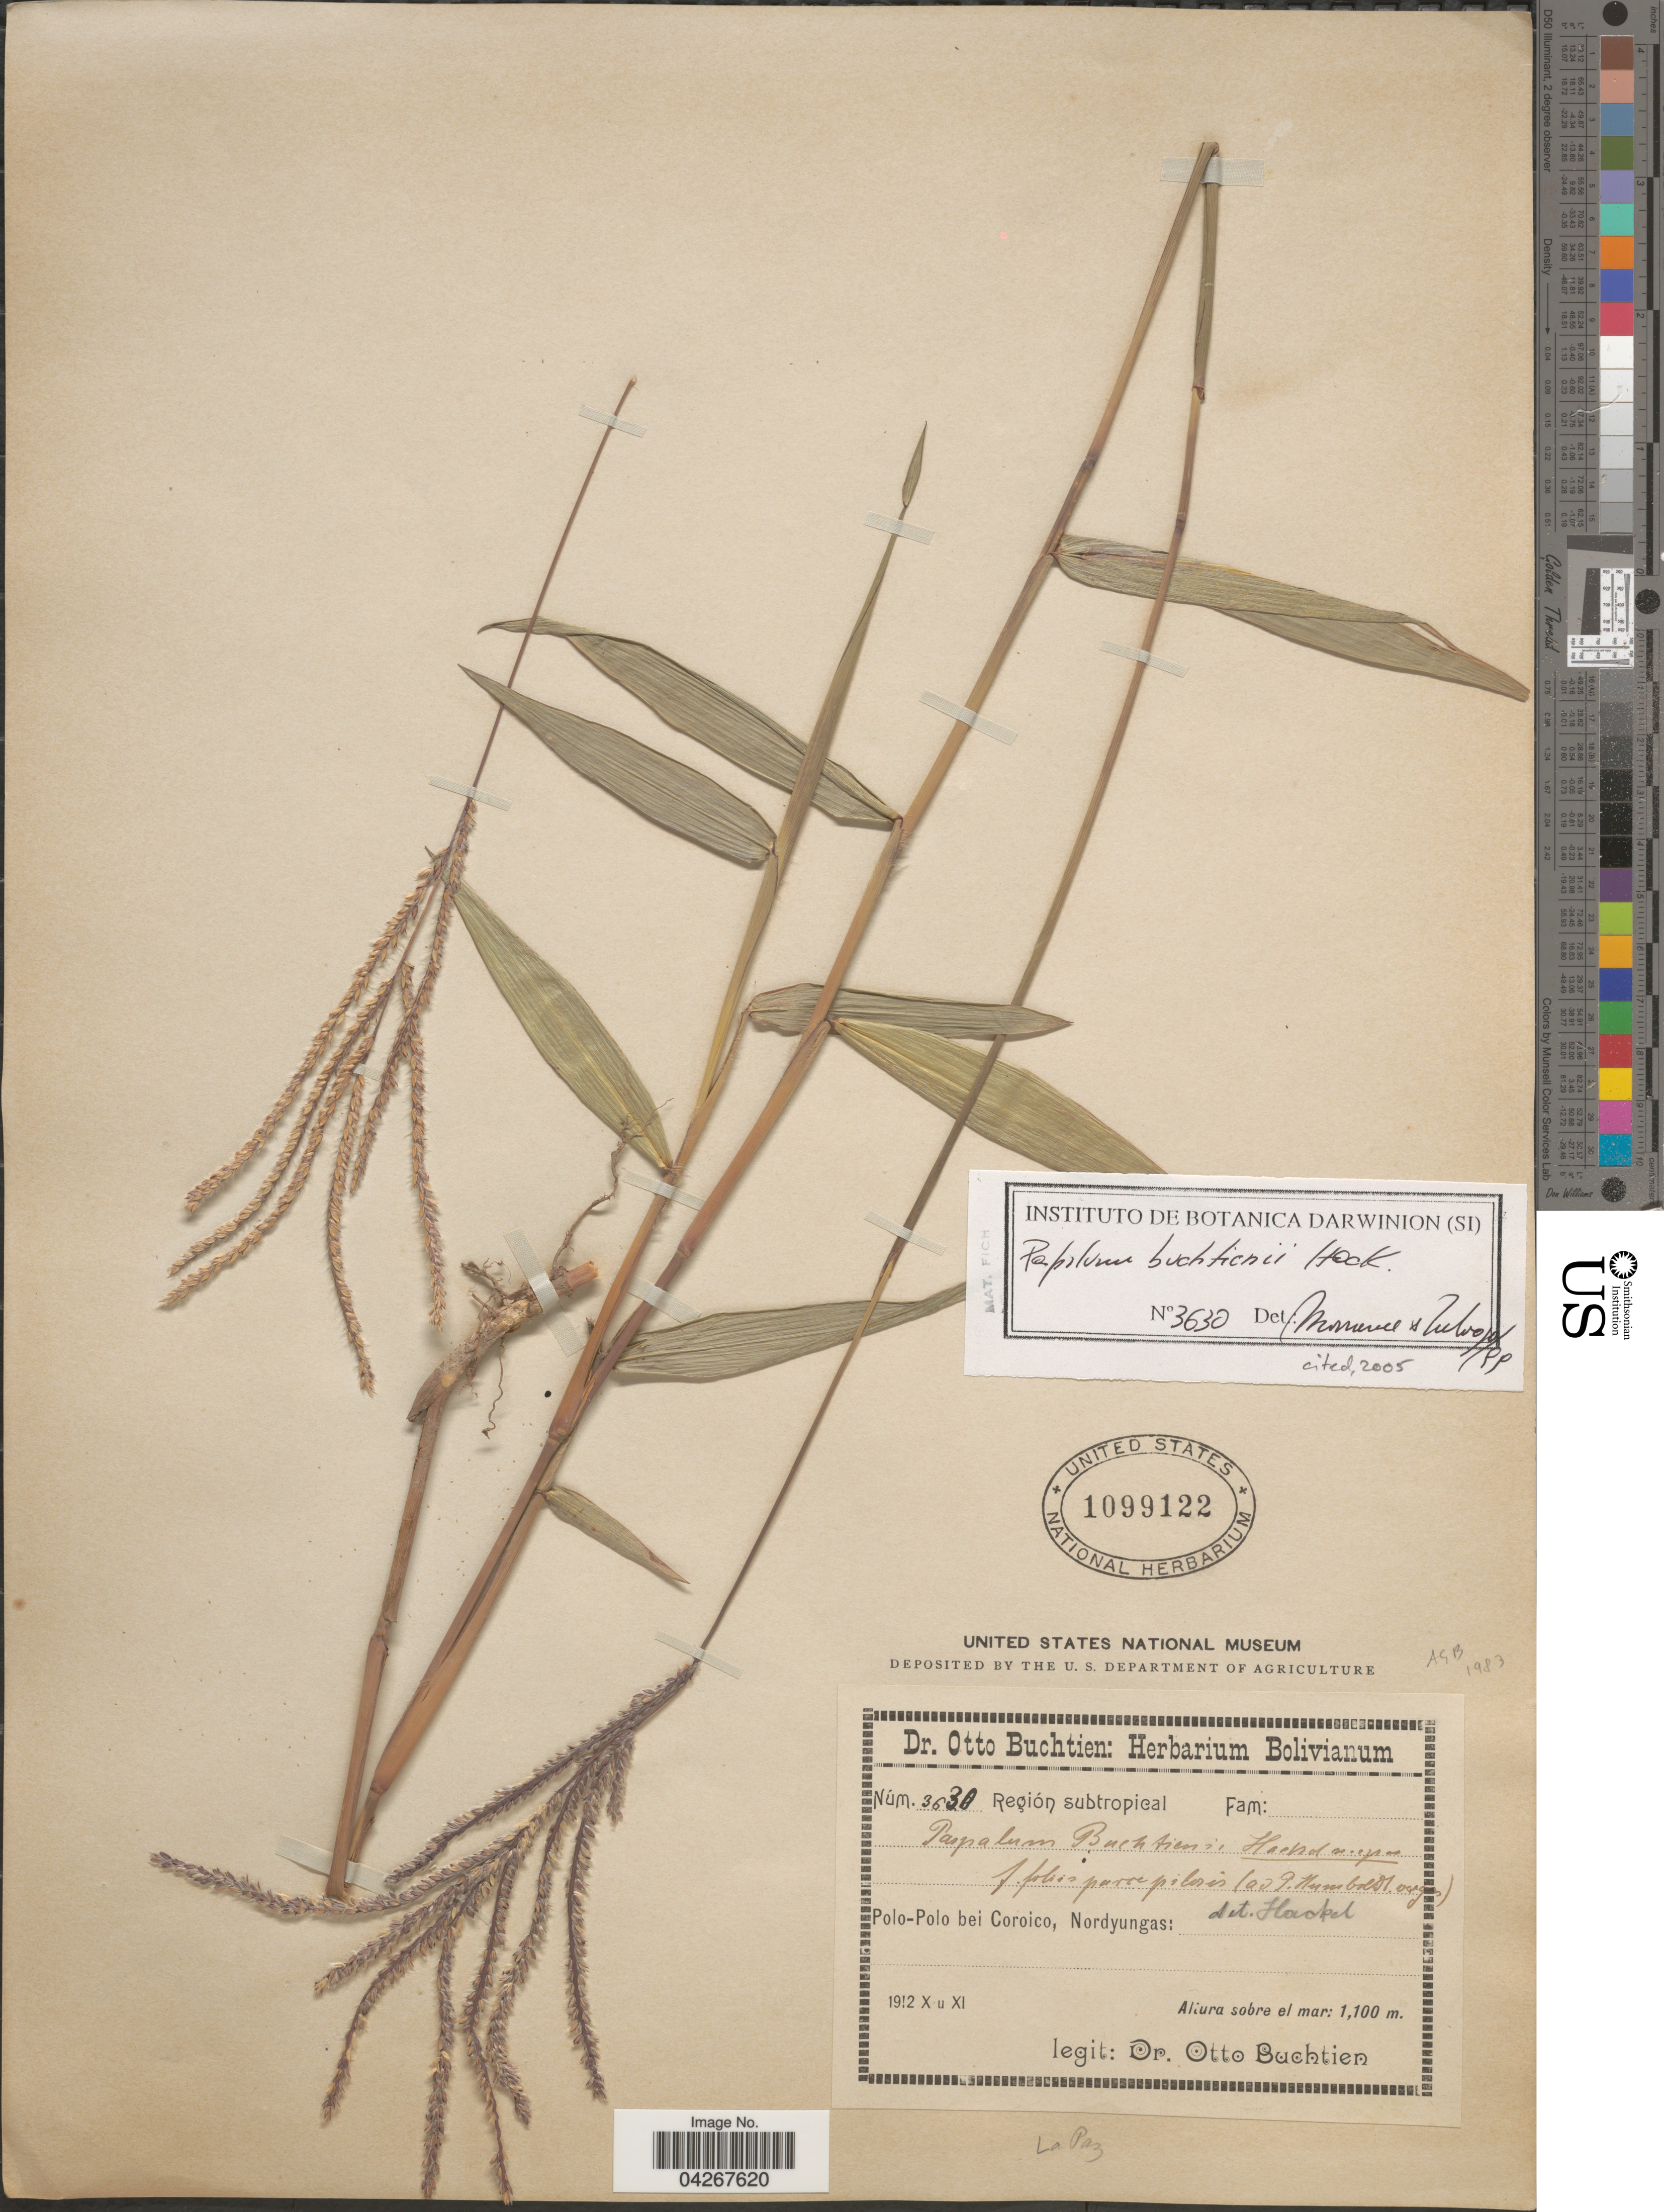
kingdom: Plantae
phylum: Tracheophyta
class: Liliopsida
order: Poales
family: Poaceae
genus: Paspalum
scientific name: Paspalum buchtienii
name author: Hack.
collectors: O. Buchtien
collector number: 3630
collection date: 1912-10/1912-11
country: Bolivia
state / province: La Paz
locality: Polo-Polo bei Coroico, Nordyungas.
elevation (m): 1100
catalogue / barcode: US 1099122